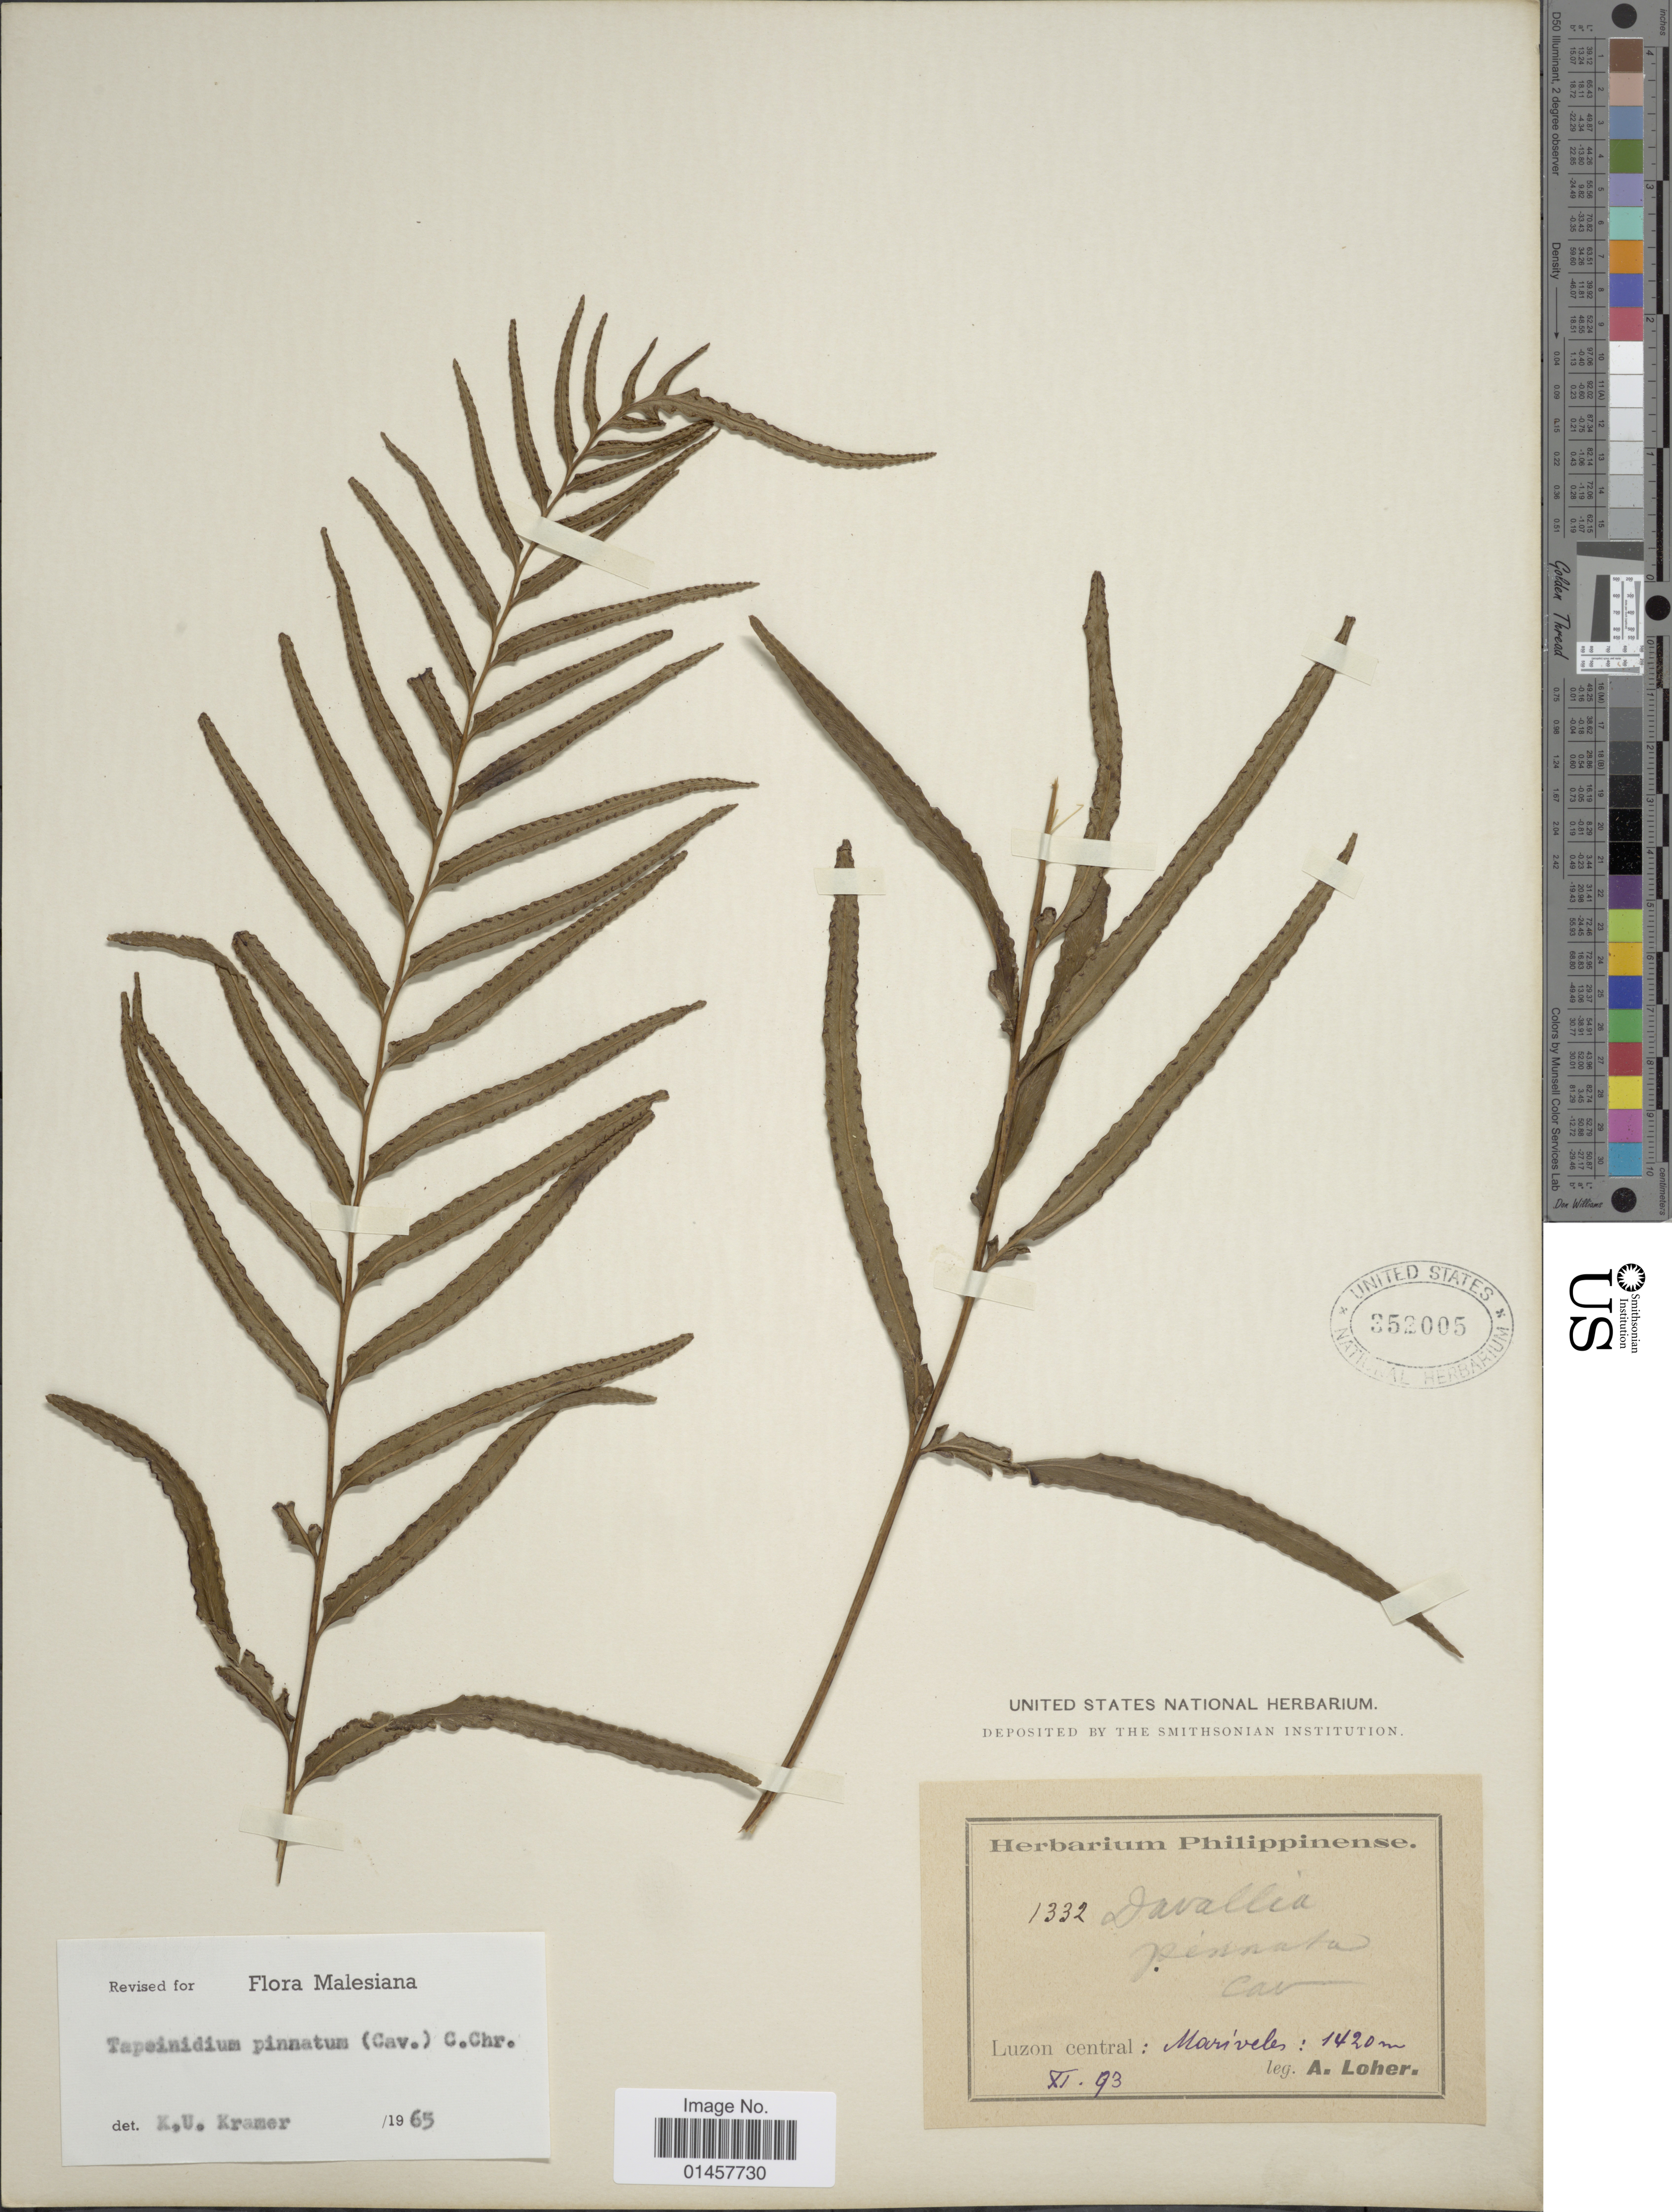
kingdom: Plantae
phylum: Tracheophyta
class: Polypodiopsida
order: Polypodiales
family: Lindsaeaceae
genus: Tapeinidium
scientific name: Tapeinidium pinnatum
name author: (Cav.) C. Chr.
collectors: A. Loher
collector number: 1332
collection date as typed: Transcribed d/m/y: /11/93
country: Philippines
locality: Luzon central: Mariveles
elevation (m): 1420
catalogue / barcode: US 352005